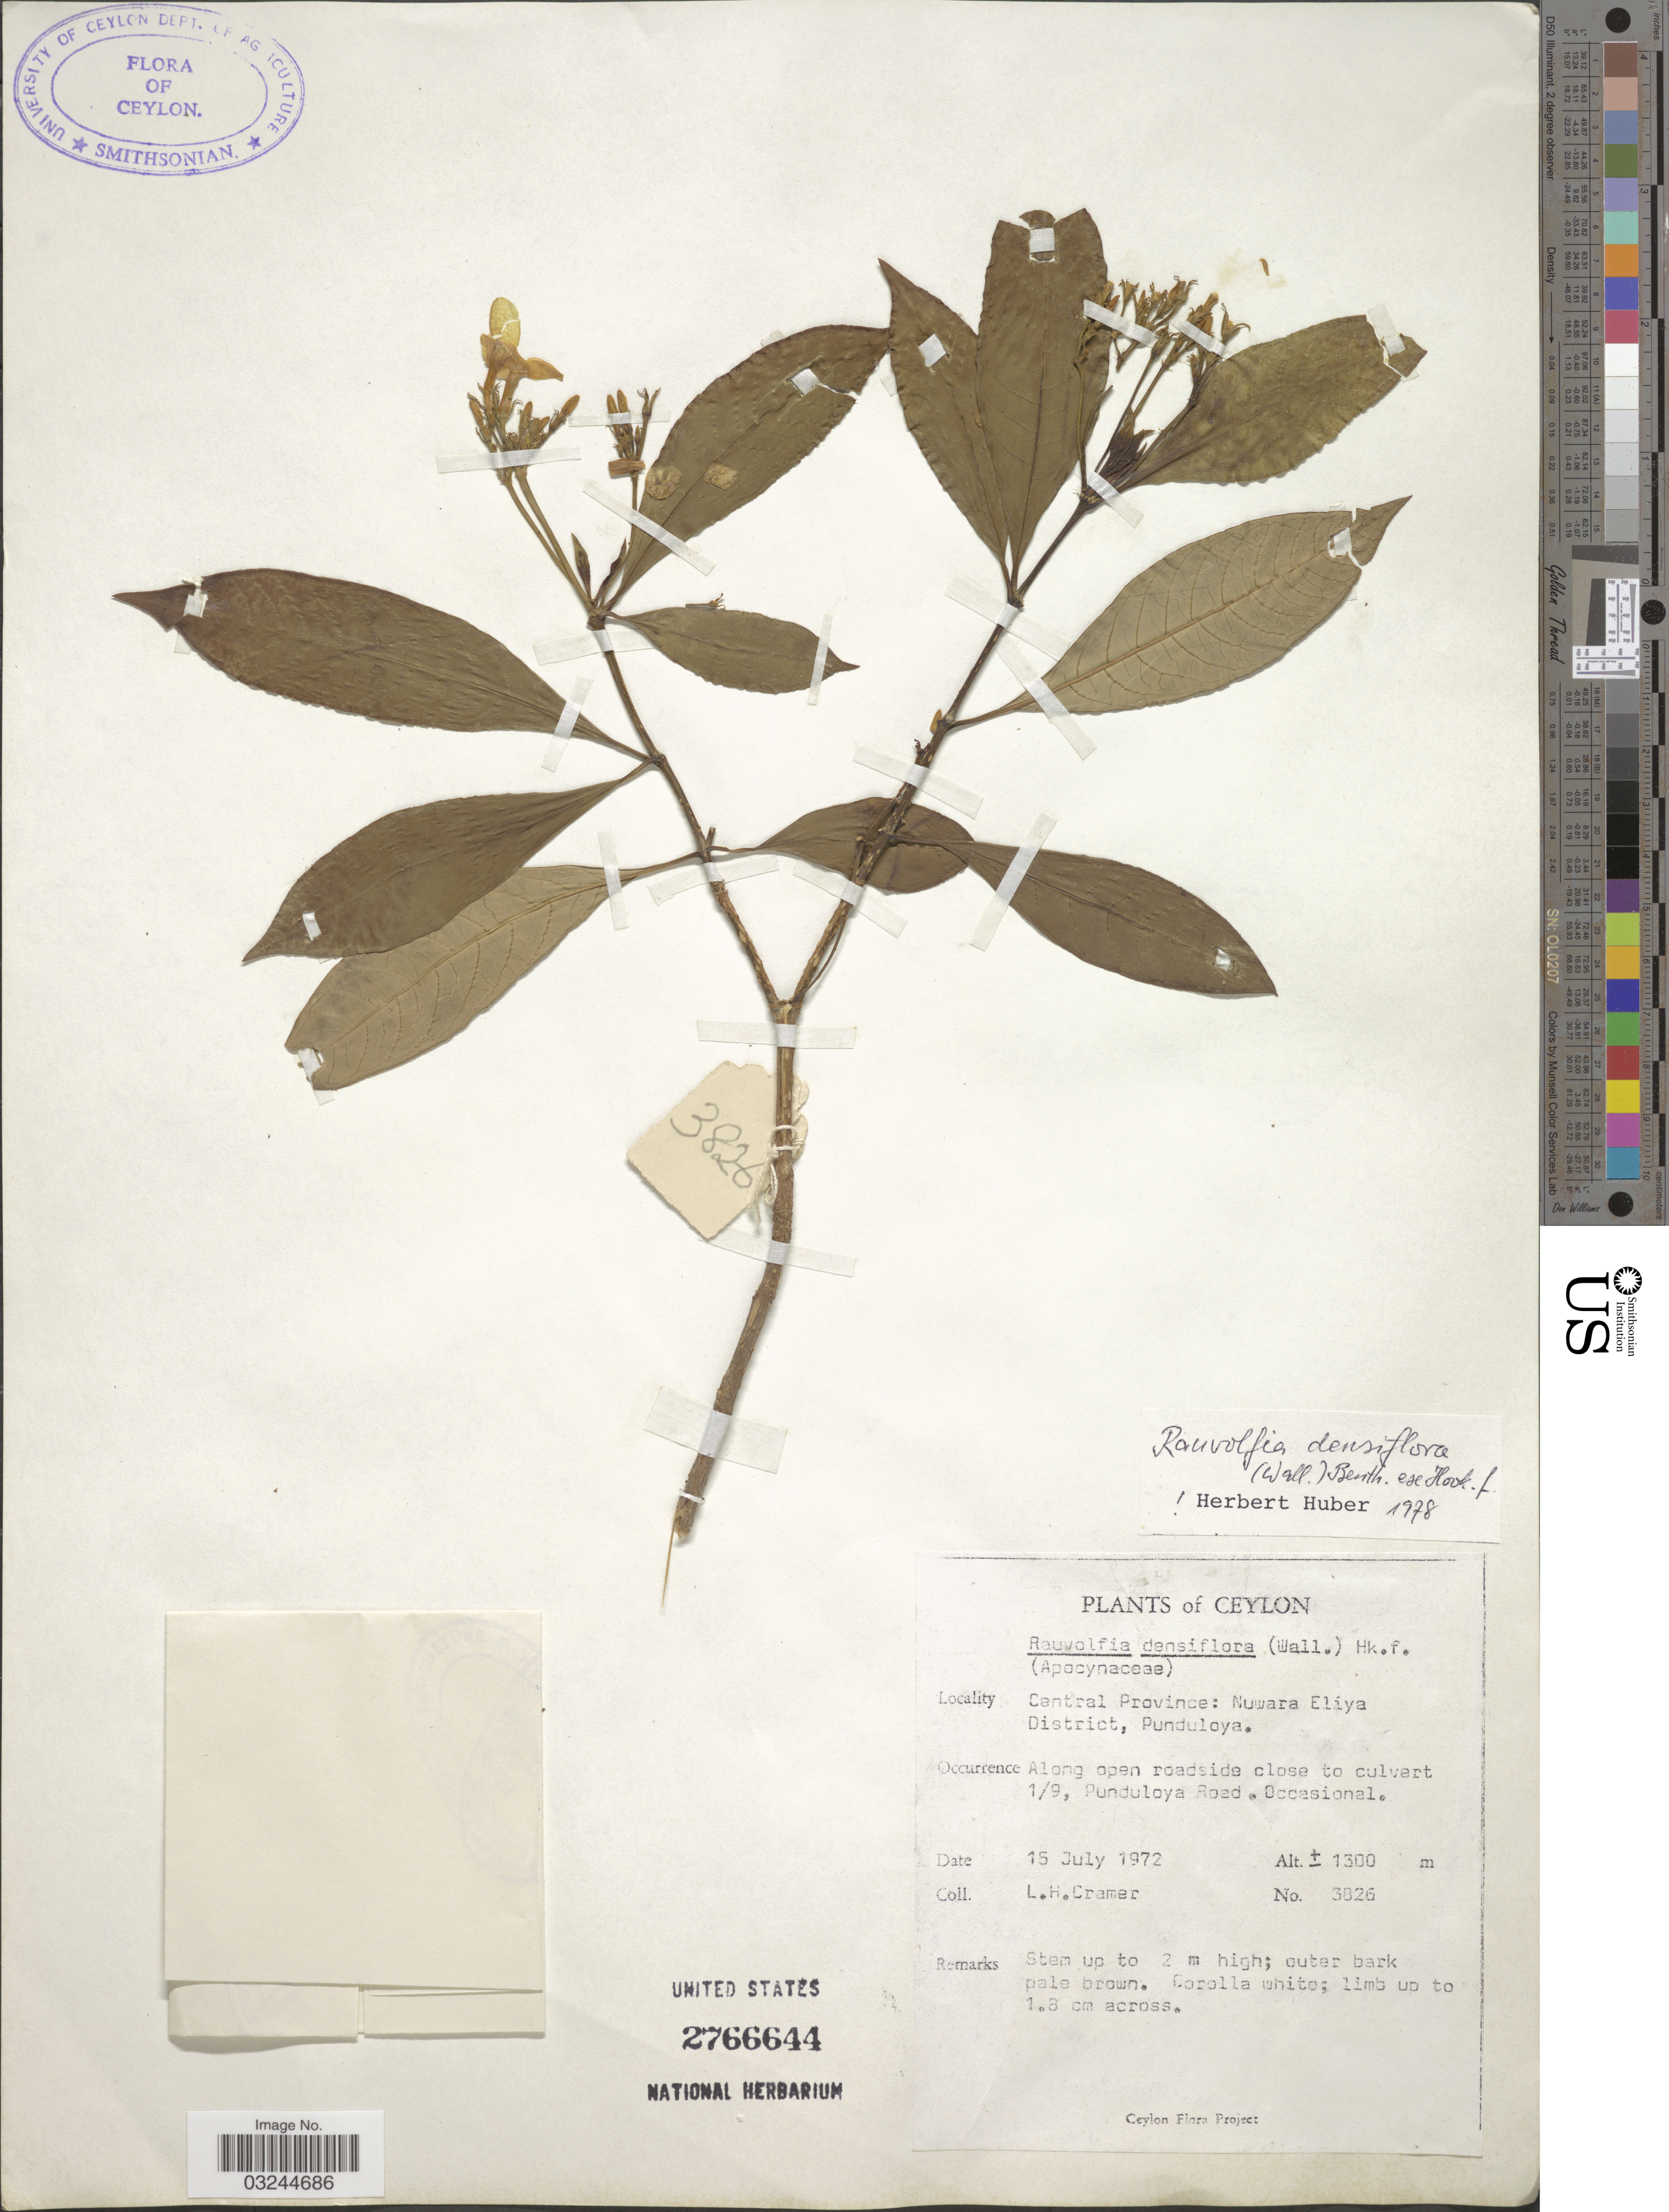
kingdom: Plantae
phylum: Tracheophyta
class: Magnoliopsida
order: Gentianales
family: Apocynaceae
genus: Rauvolfia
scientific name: Rauvolfia densiflora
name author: (Wall.) Benth. ex Hook. f.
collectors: L. H. Cramer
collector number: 3826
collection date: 1972-07-15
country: Sri Lanka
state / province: Central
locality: Ceylon. Nuwara Eliya District, Punduloya. Along open roadside close to culvert 1/9, Punduloya Road.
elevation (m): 1300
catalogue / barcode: US 2766644